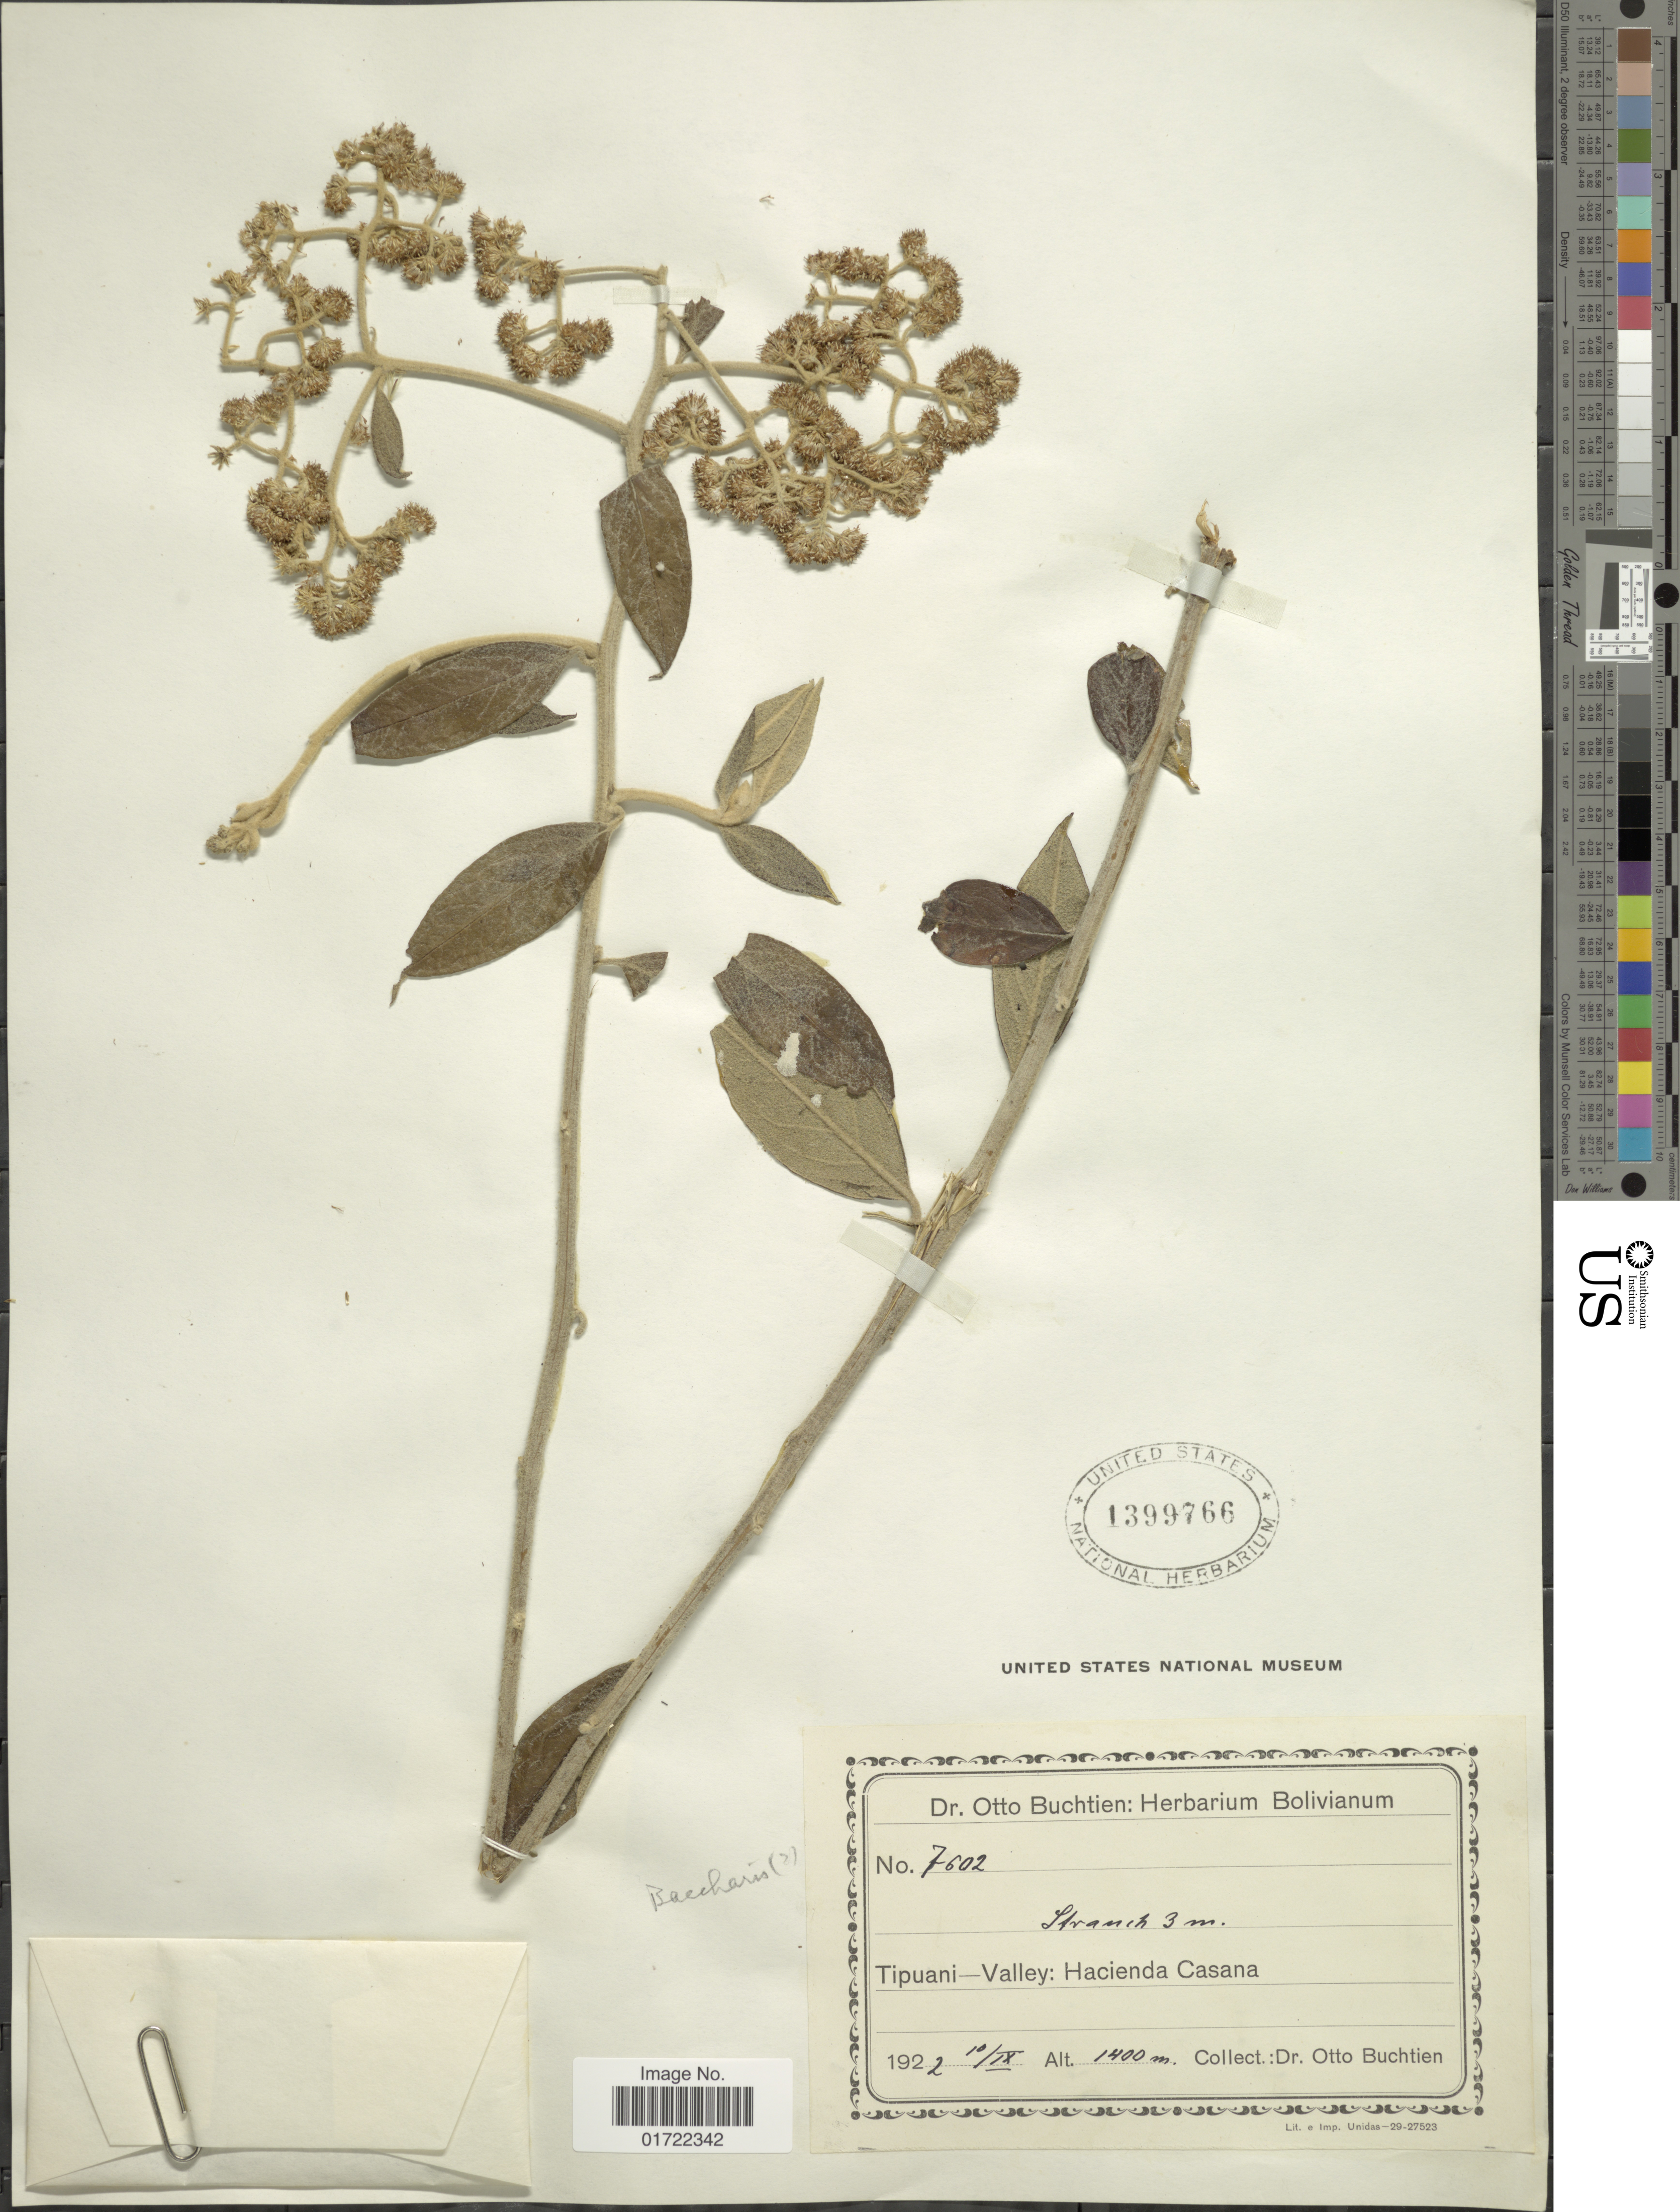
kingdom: Plantae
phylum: Tracheophyta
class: Magnoliopsida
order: Asterales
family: Asteraceae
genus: Baccharis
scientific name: Baccharis flexuosa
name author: Baker in Mart.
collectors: O. Buchtien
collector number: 7602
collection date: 1922-09-10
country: Bolivia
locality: Tipuani-Valley, Hacienda Casana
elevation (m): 1400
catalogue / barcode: US 1399766